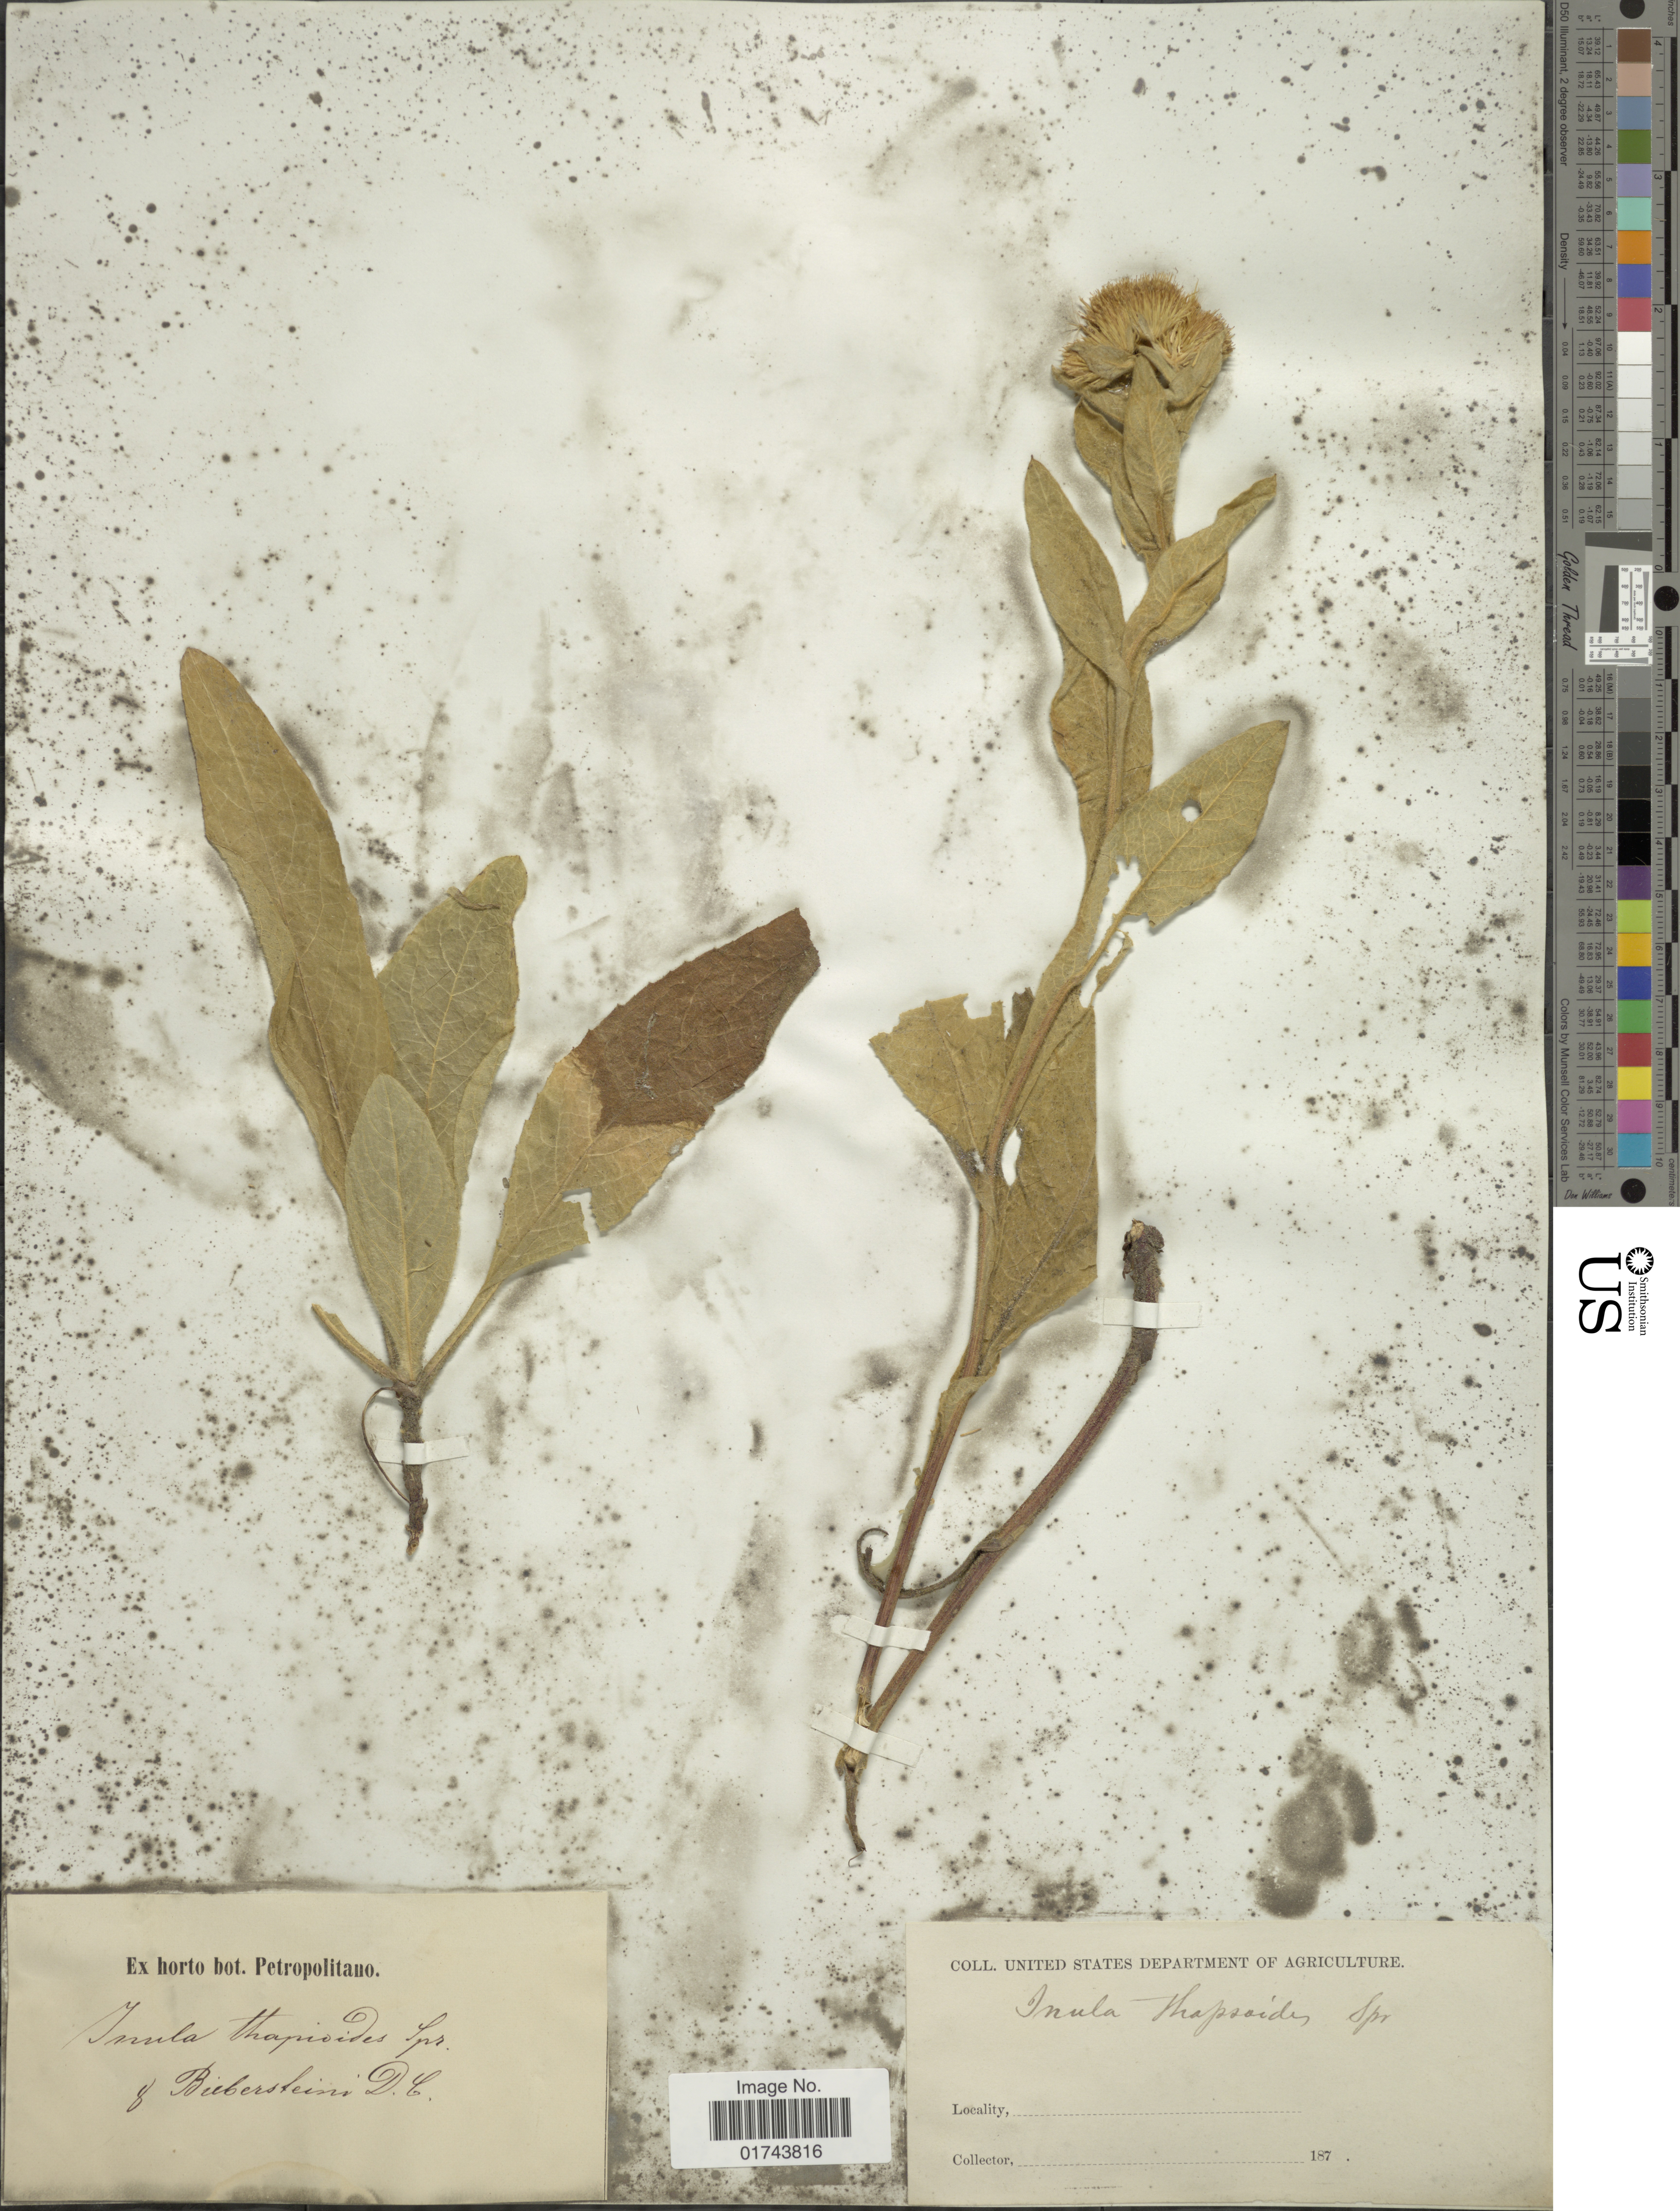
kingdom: Plantae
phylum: Tracheophyta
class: Magnoliopsida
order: Asterales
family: Asteraceae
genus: Inula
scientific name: Inula thapsoides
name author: (Willd.) Spreng.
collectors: United States Department of Agriculture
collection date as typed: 187